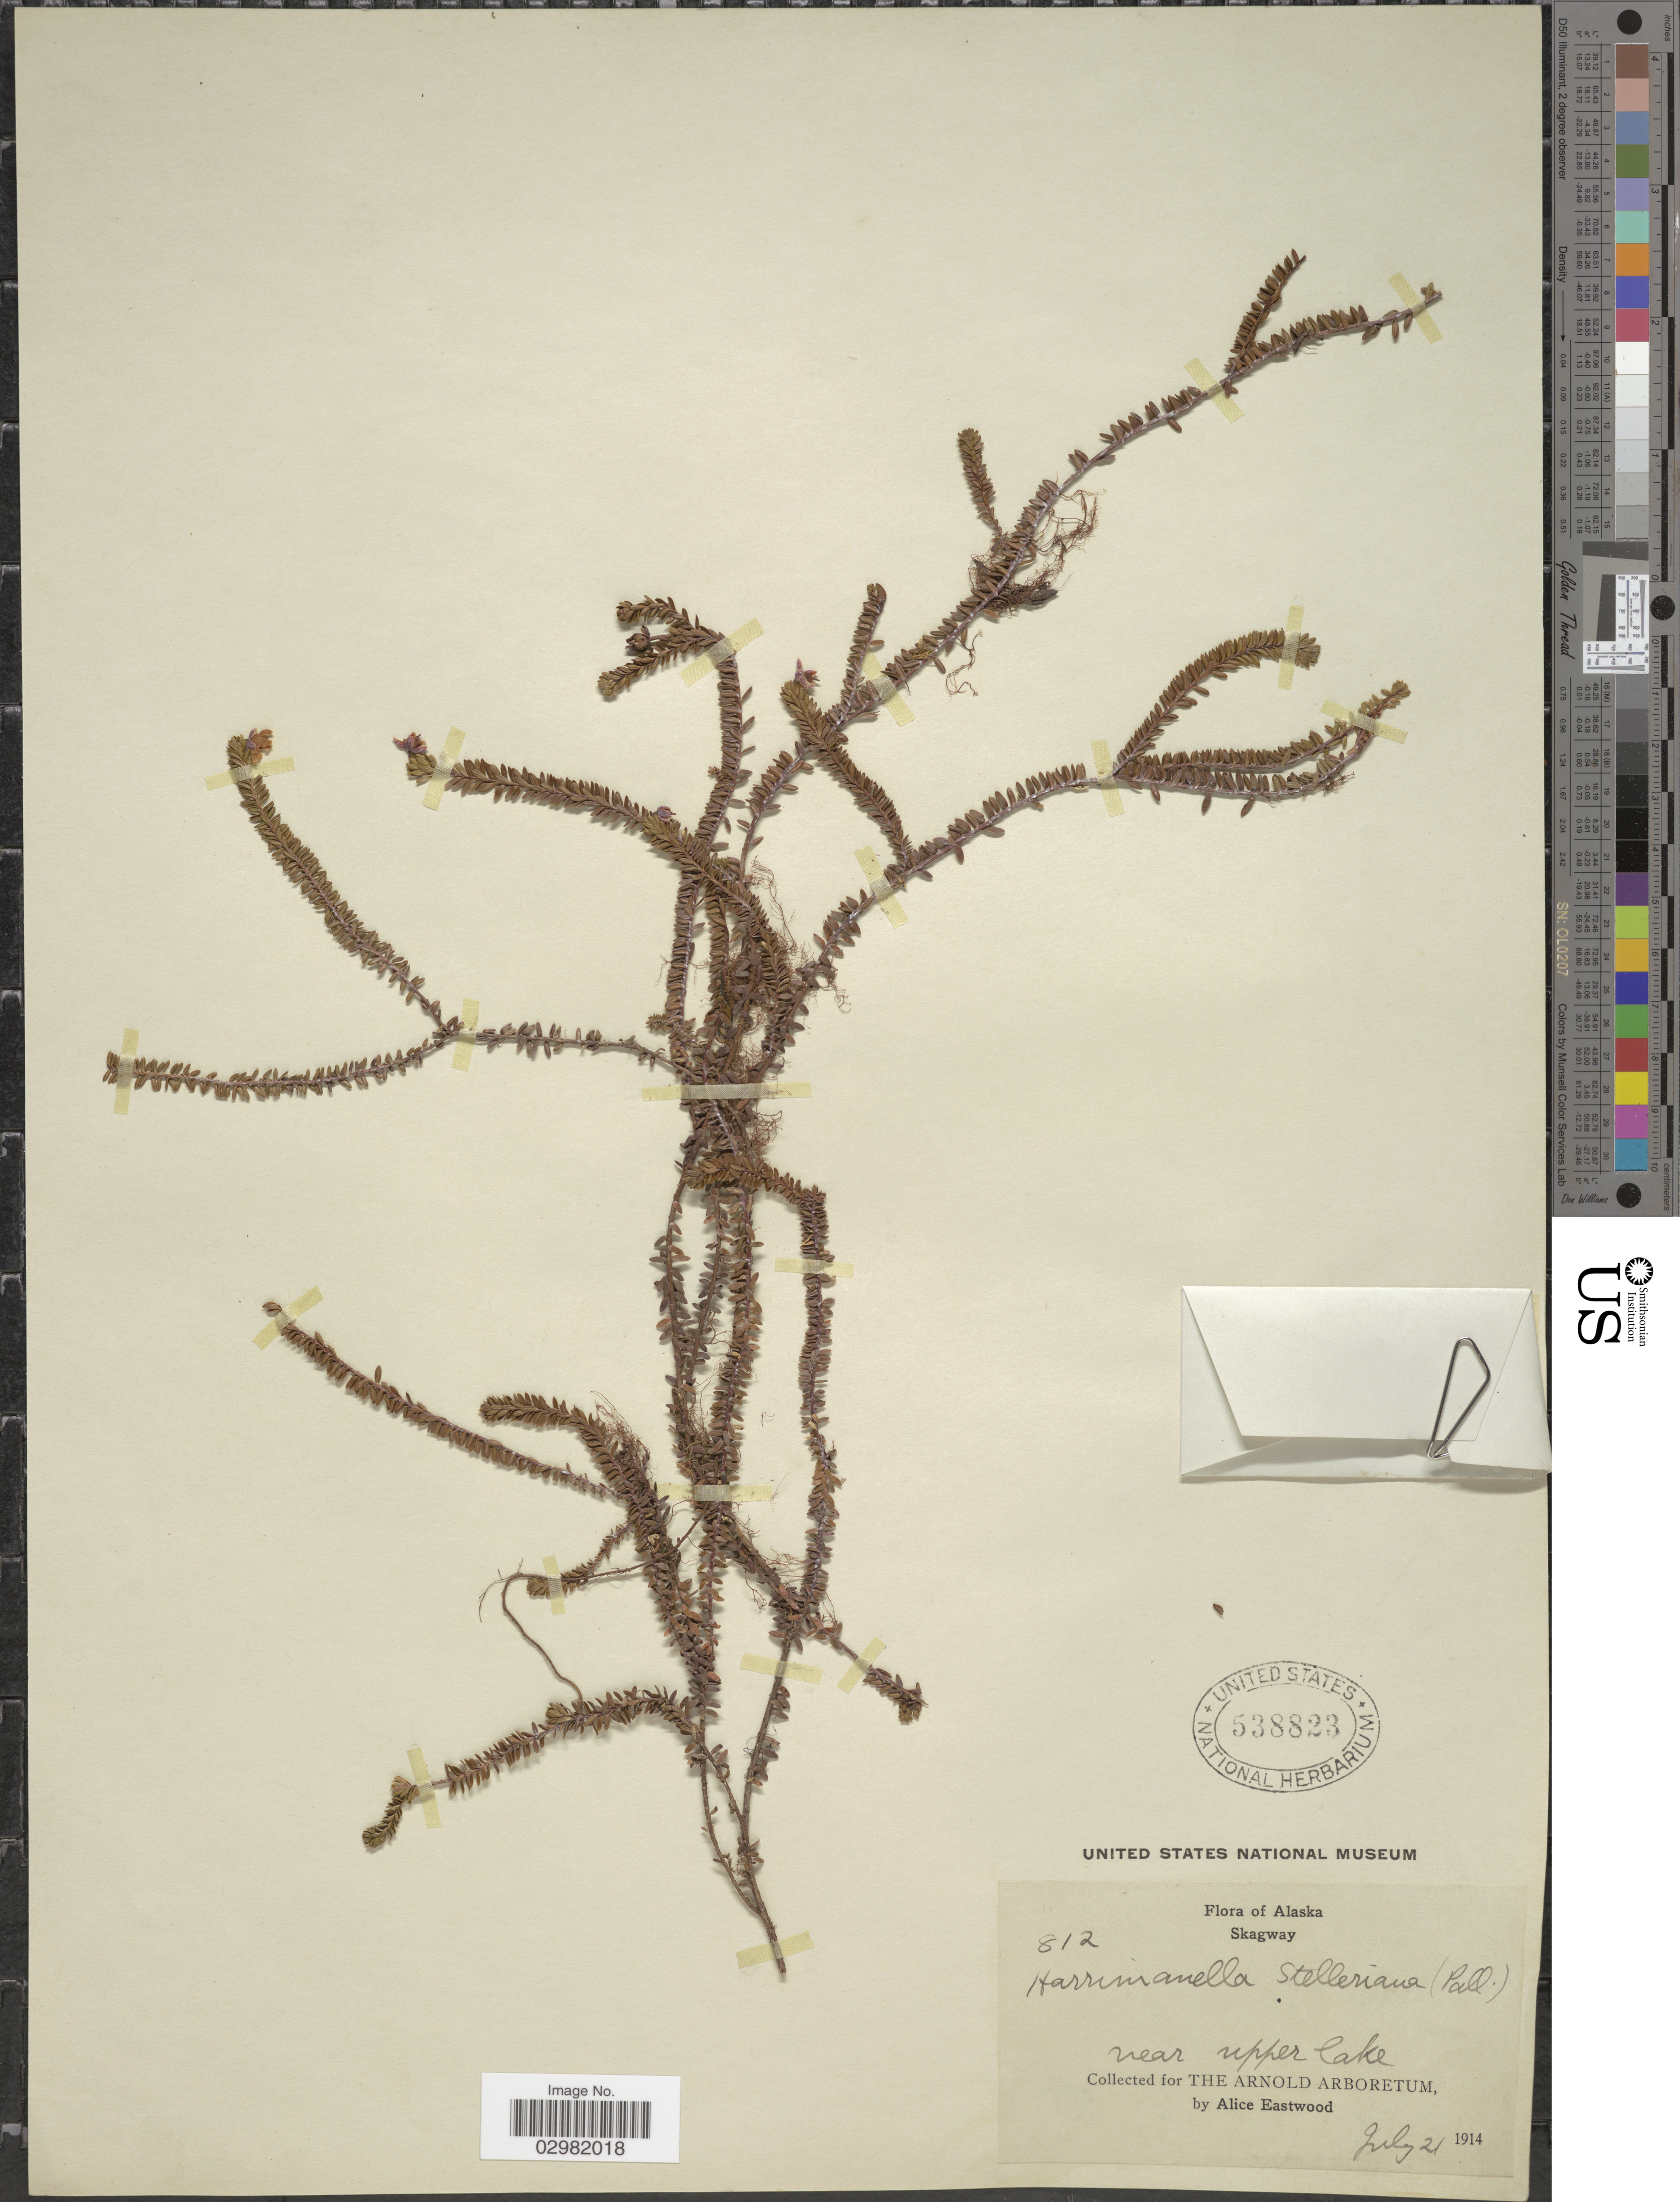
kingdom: Plantae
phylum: Tracheophyta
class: Magnoliopsida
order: Ericales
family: Ericaceae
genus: Cassiope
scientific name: Cassiope stelleriana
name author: (Pall.) DC.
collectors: A. Eastwood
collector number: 812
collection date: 1914-07-21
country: United States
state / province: Alaska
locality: Skagwaym near Upper Lake.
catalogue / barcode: US 538823